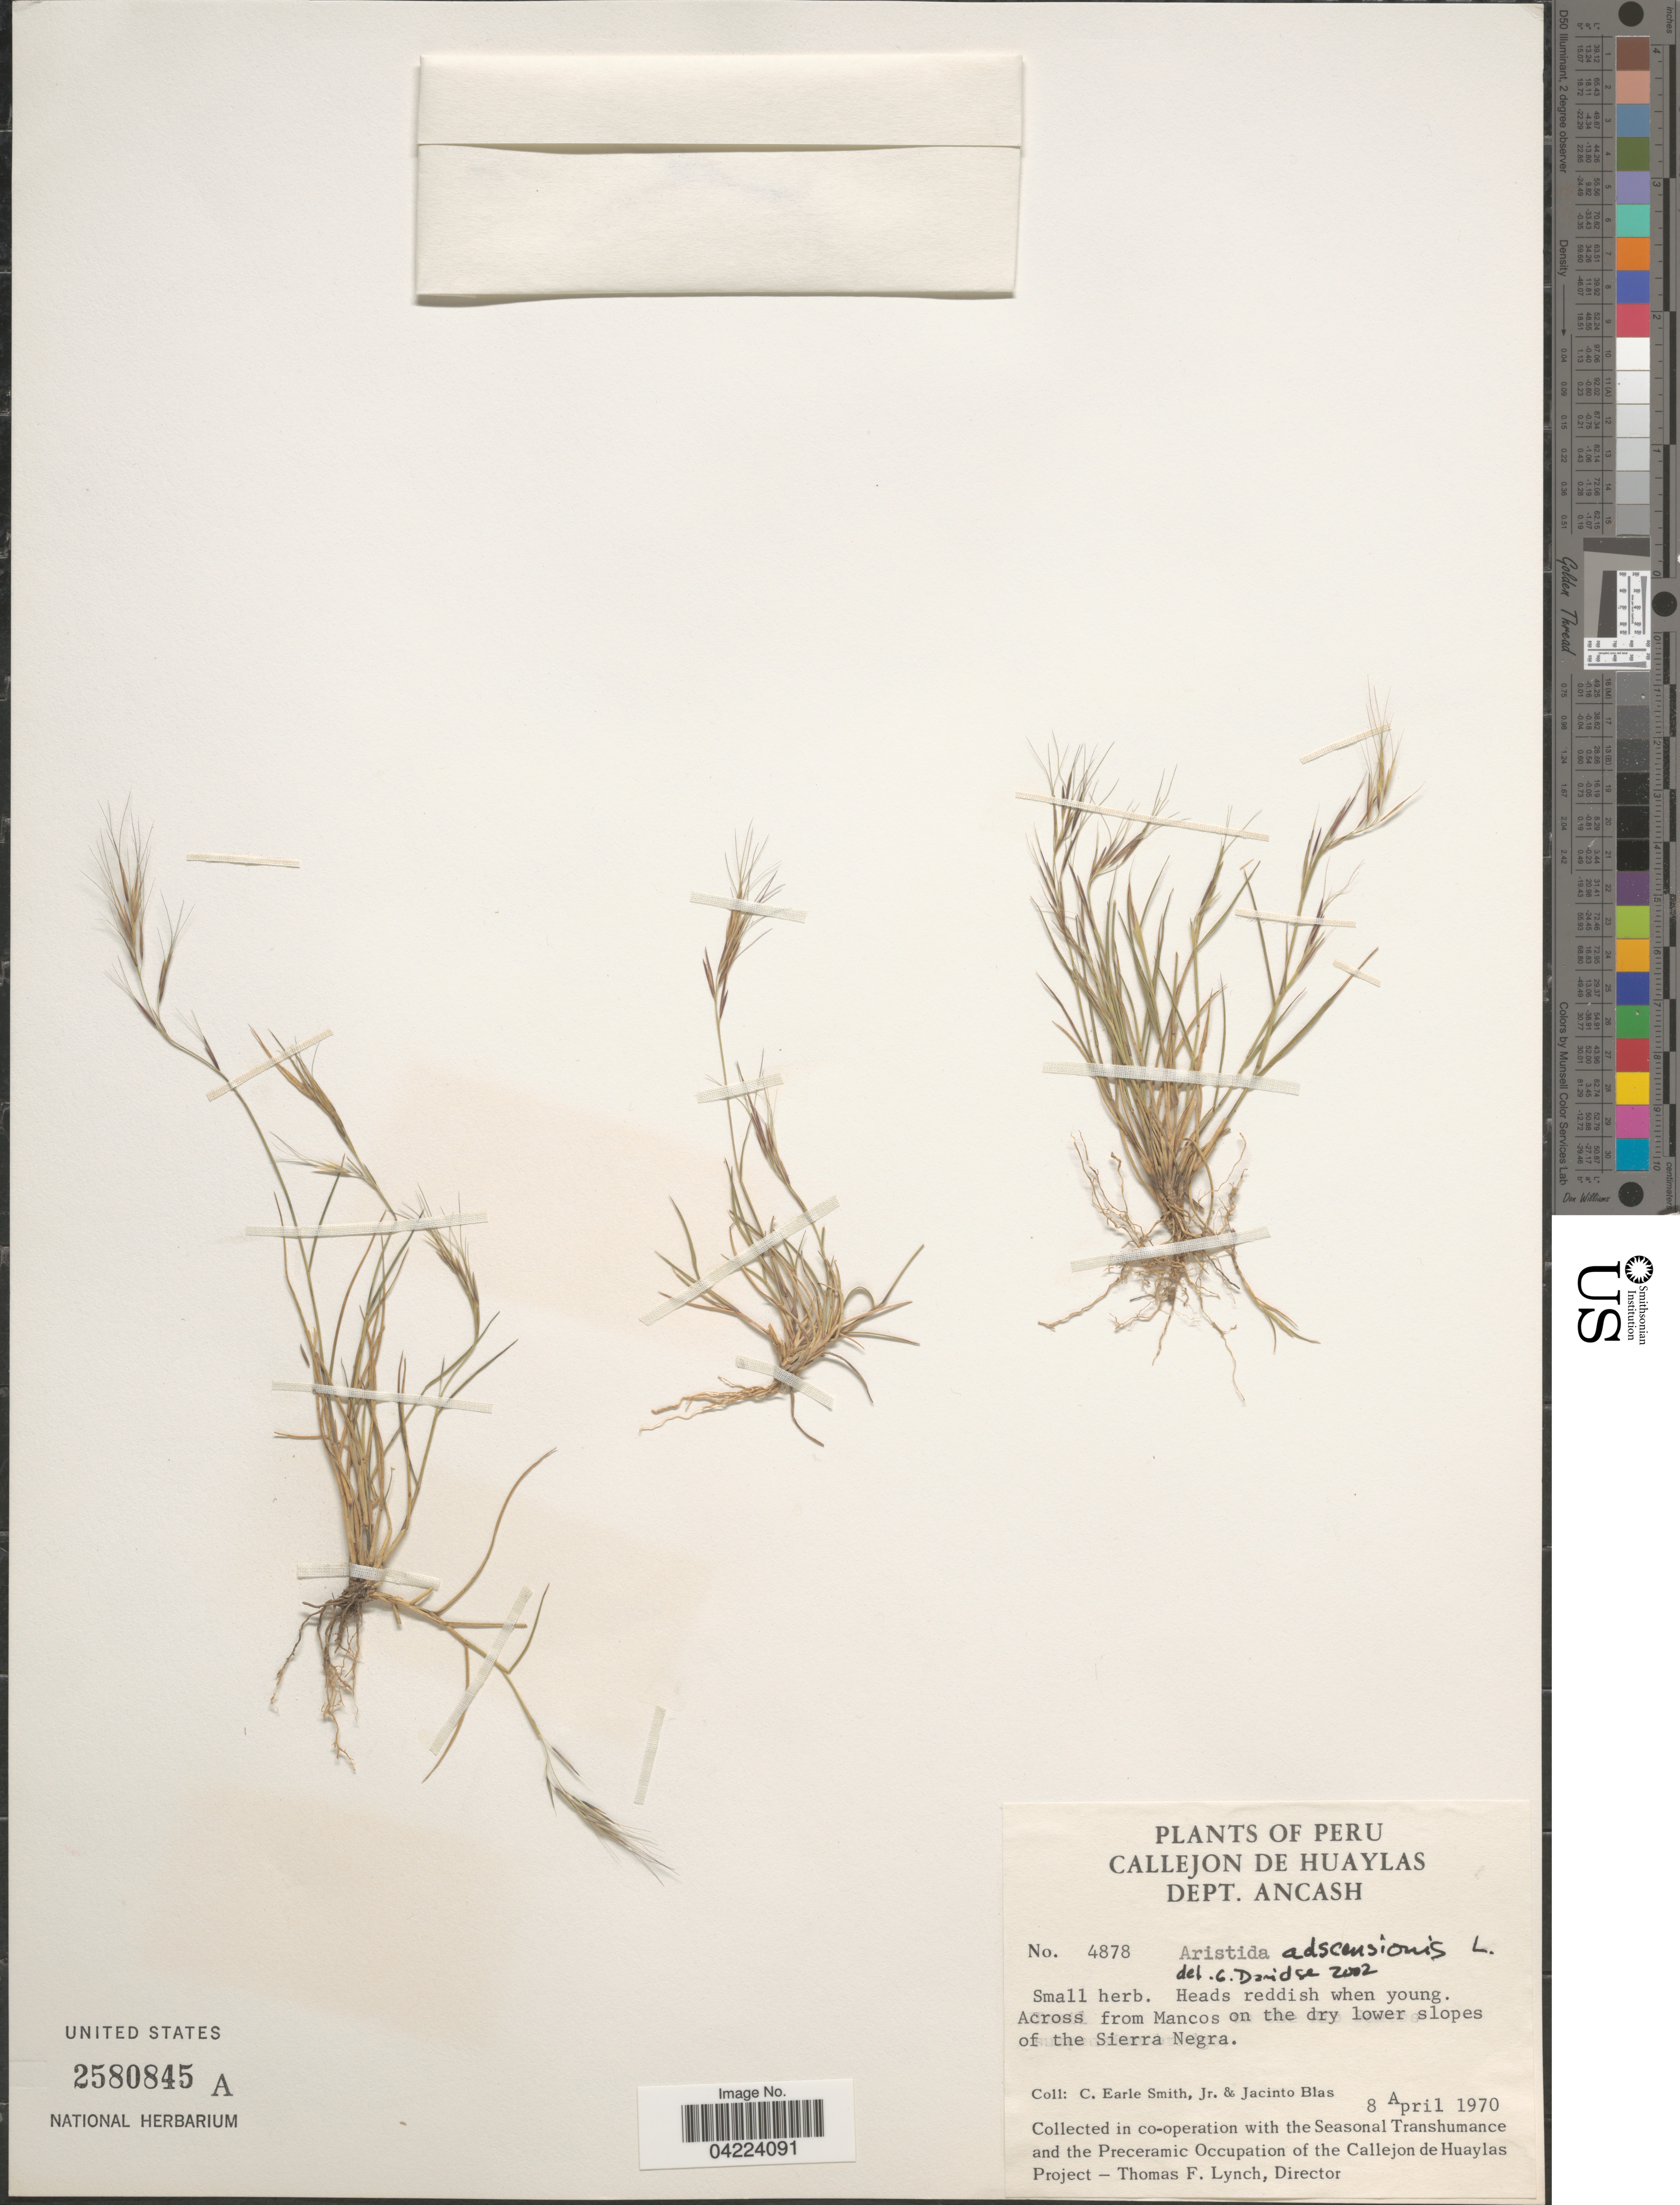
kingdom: Plantae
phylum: Tracheophyta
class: Liliopsida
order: Poales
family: Poaceae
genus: Aristida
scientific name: Aristida adscensionis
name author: L.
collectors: C. E. Smith Jr. & J. Blas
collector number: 4878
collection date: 1970-04-08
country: Peru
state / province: Ancash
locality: Callejon de Huaylas. Dept. Ancash. Across from Mancos on the dry lower slopes of the Sierra Negra.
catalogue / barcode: US 2580845A